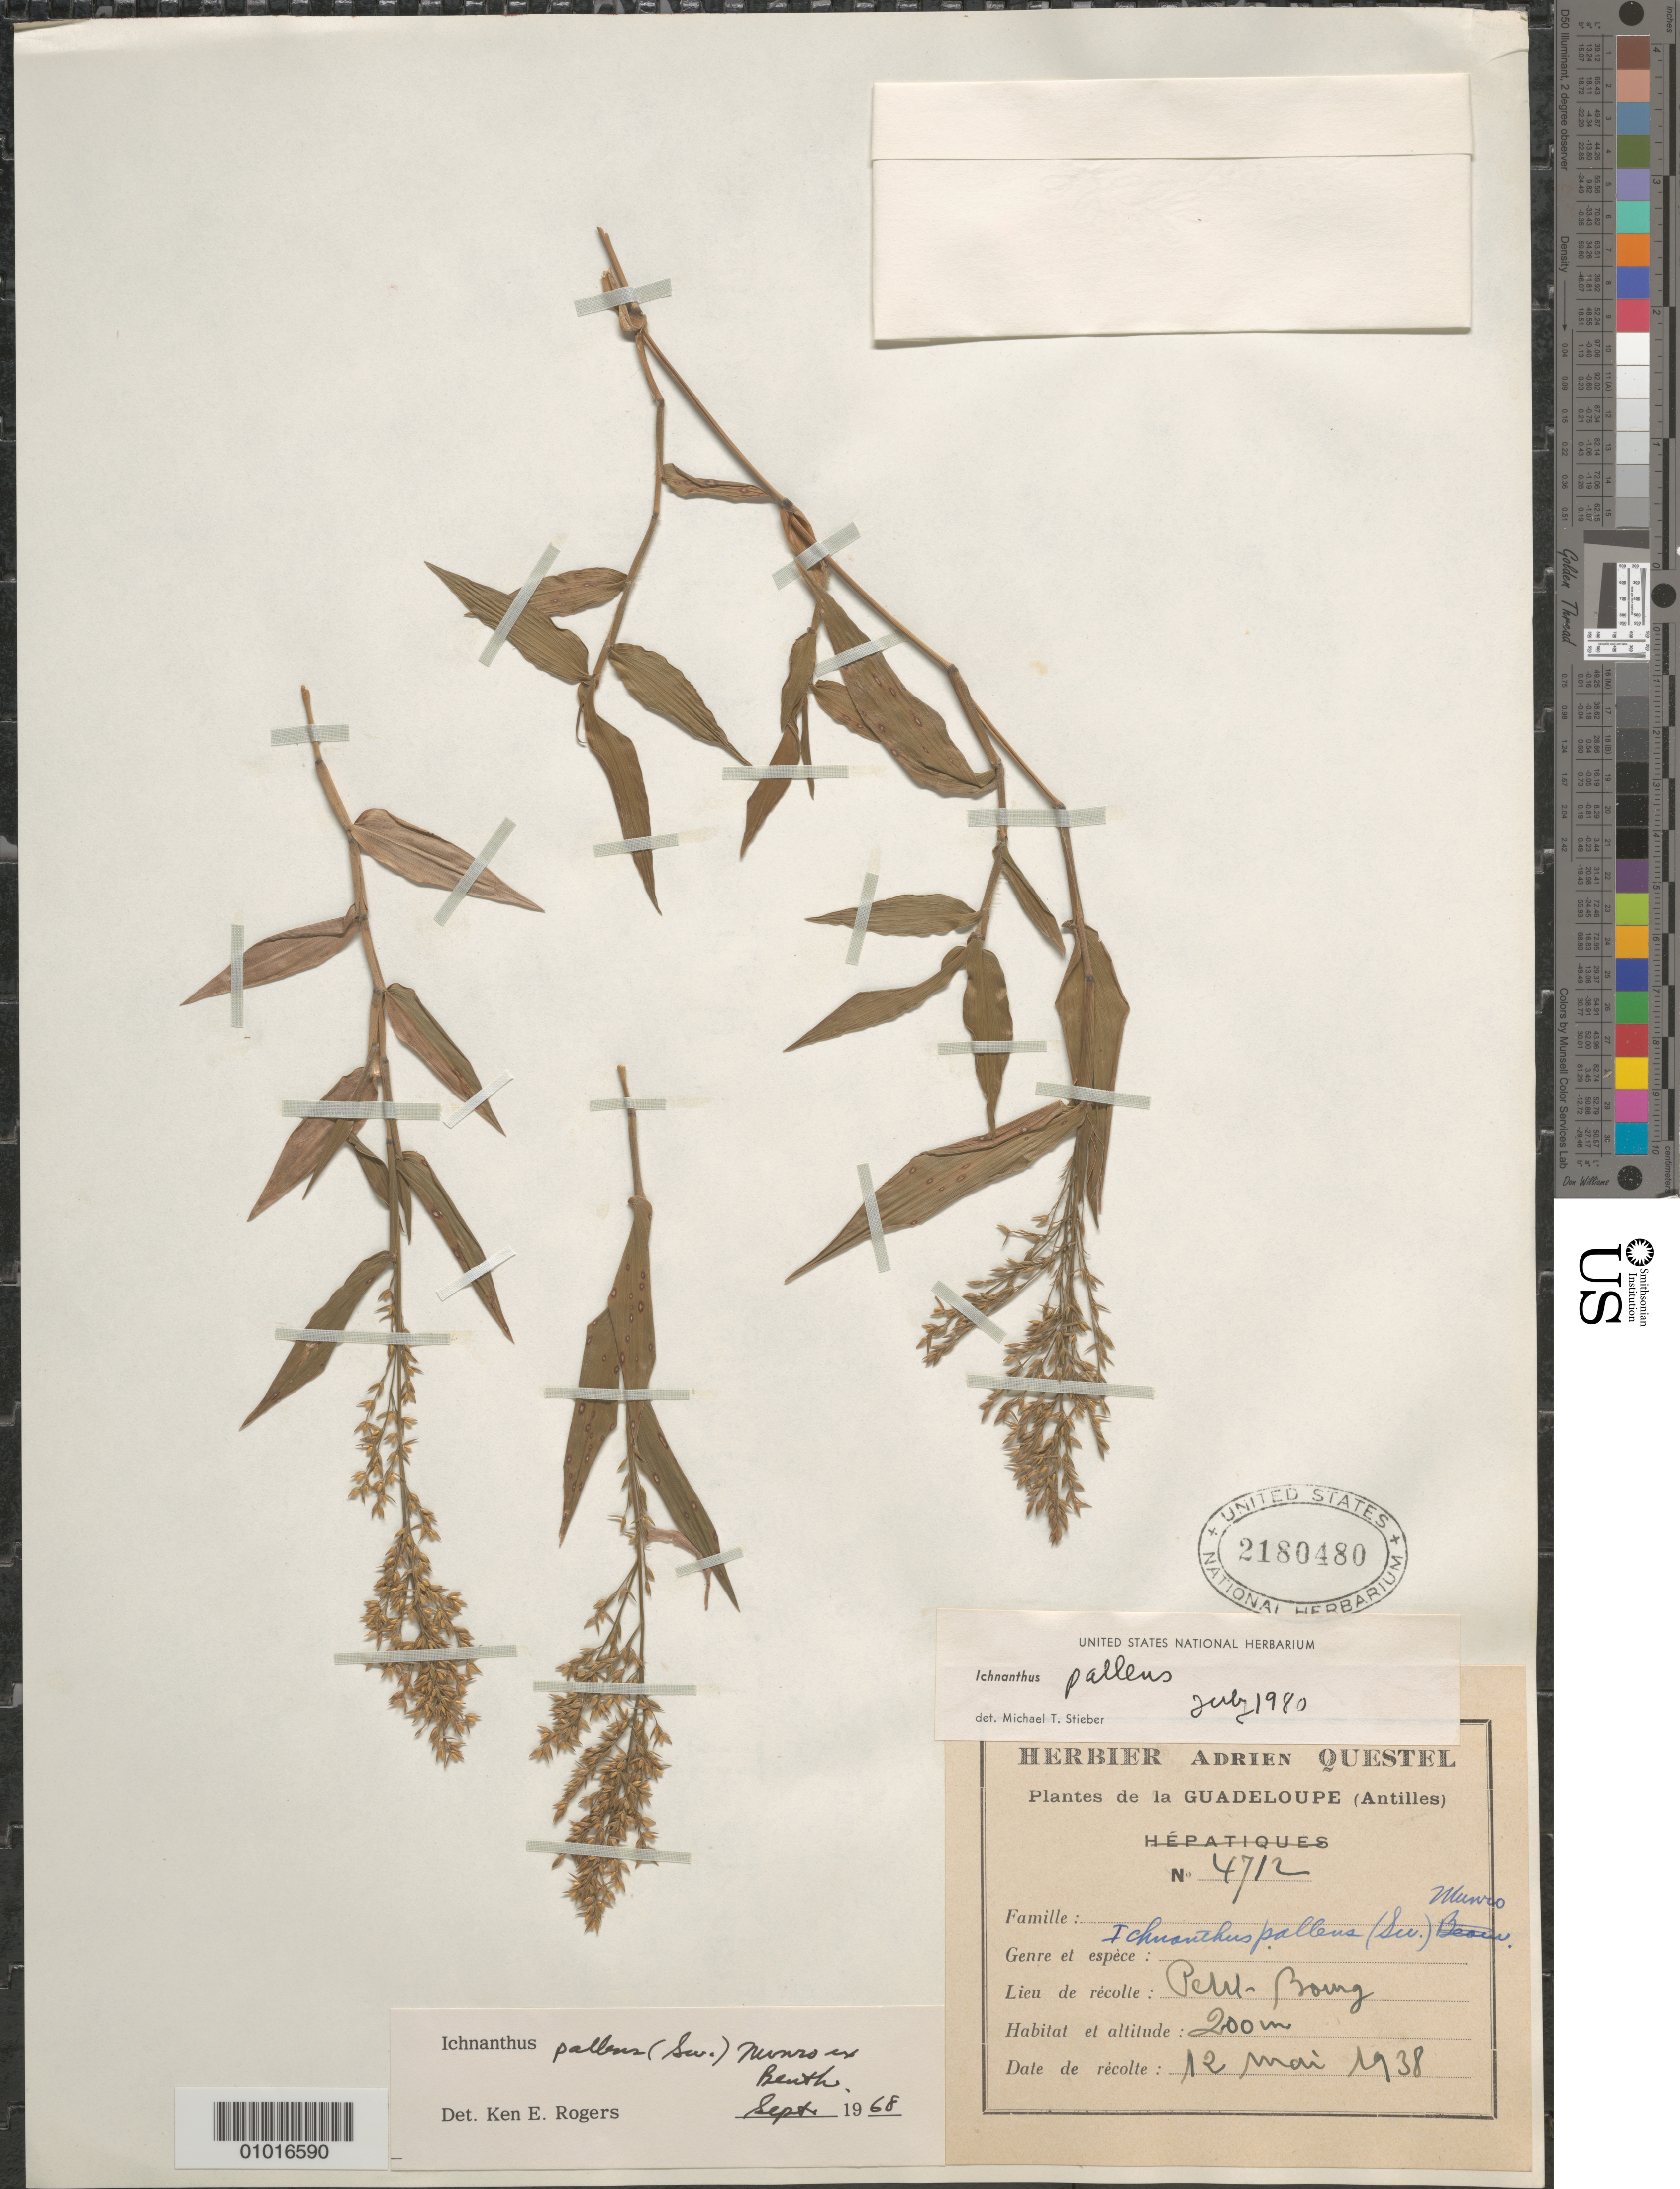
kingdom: Plantae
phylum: Tracheophyta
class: Liliopsida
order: Poales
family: Poaceae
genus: Ichnanthus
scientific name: Ichnanthus pallens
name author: (Sw.) Munro ex Benth.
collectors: A. Questel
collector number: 4712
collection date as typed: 12 May 1938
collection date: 1938-05-12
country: Guadeloupe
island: Basse Terre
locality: Petit Bourg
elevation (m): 200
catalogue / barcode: US 2180480